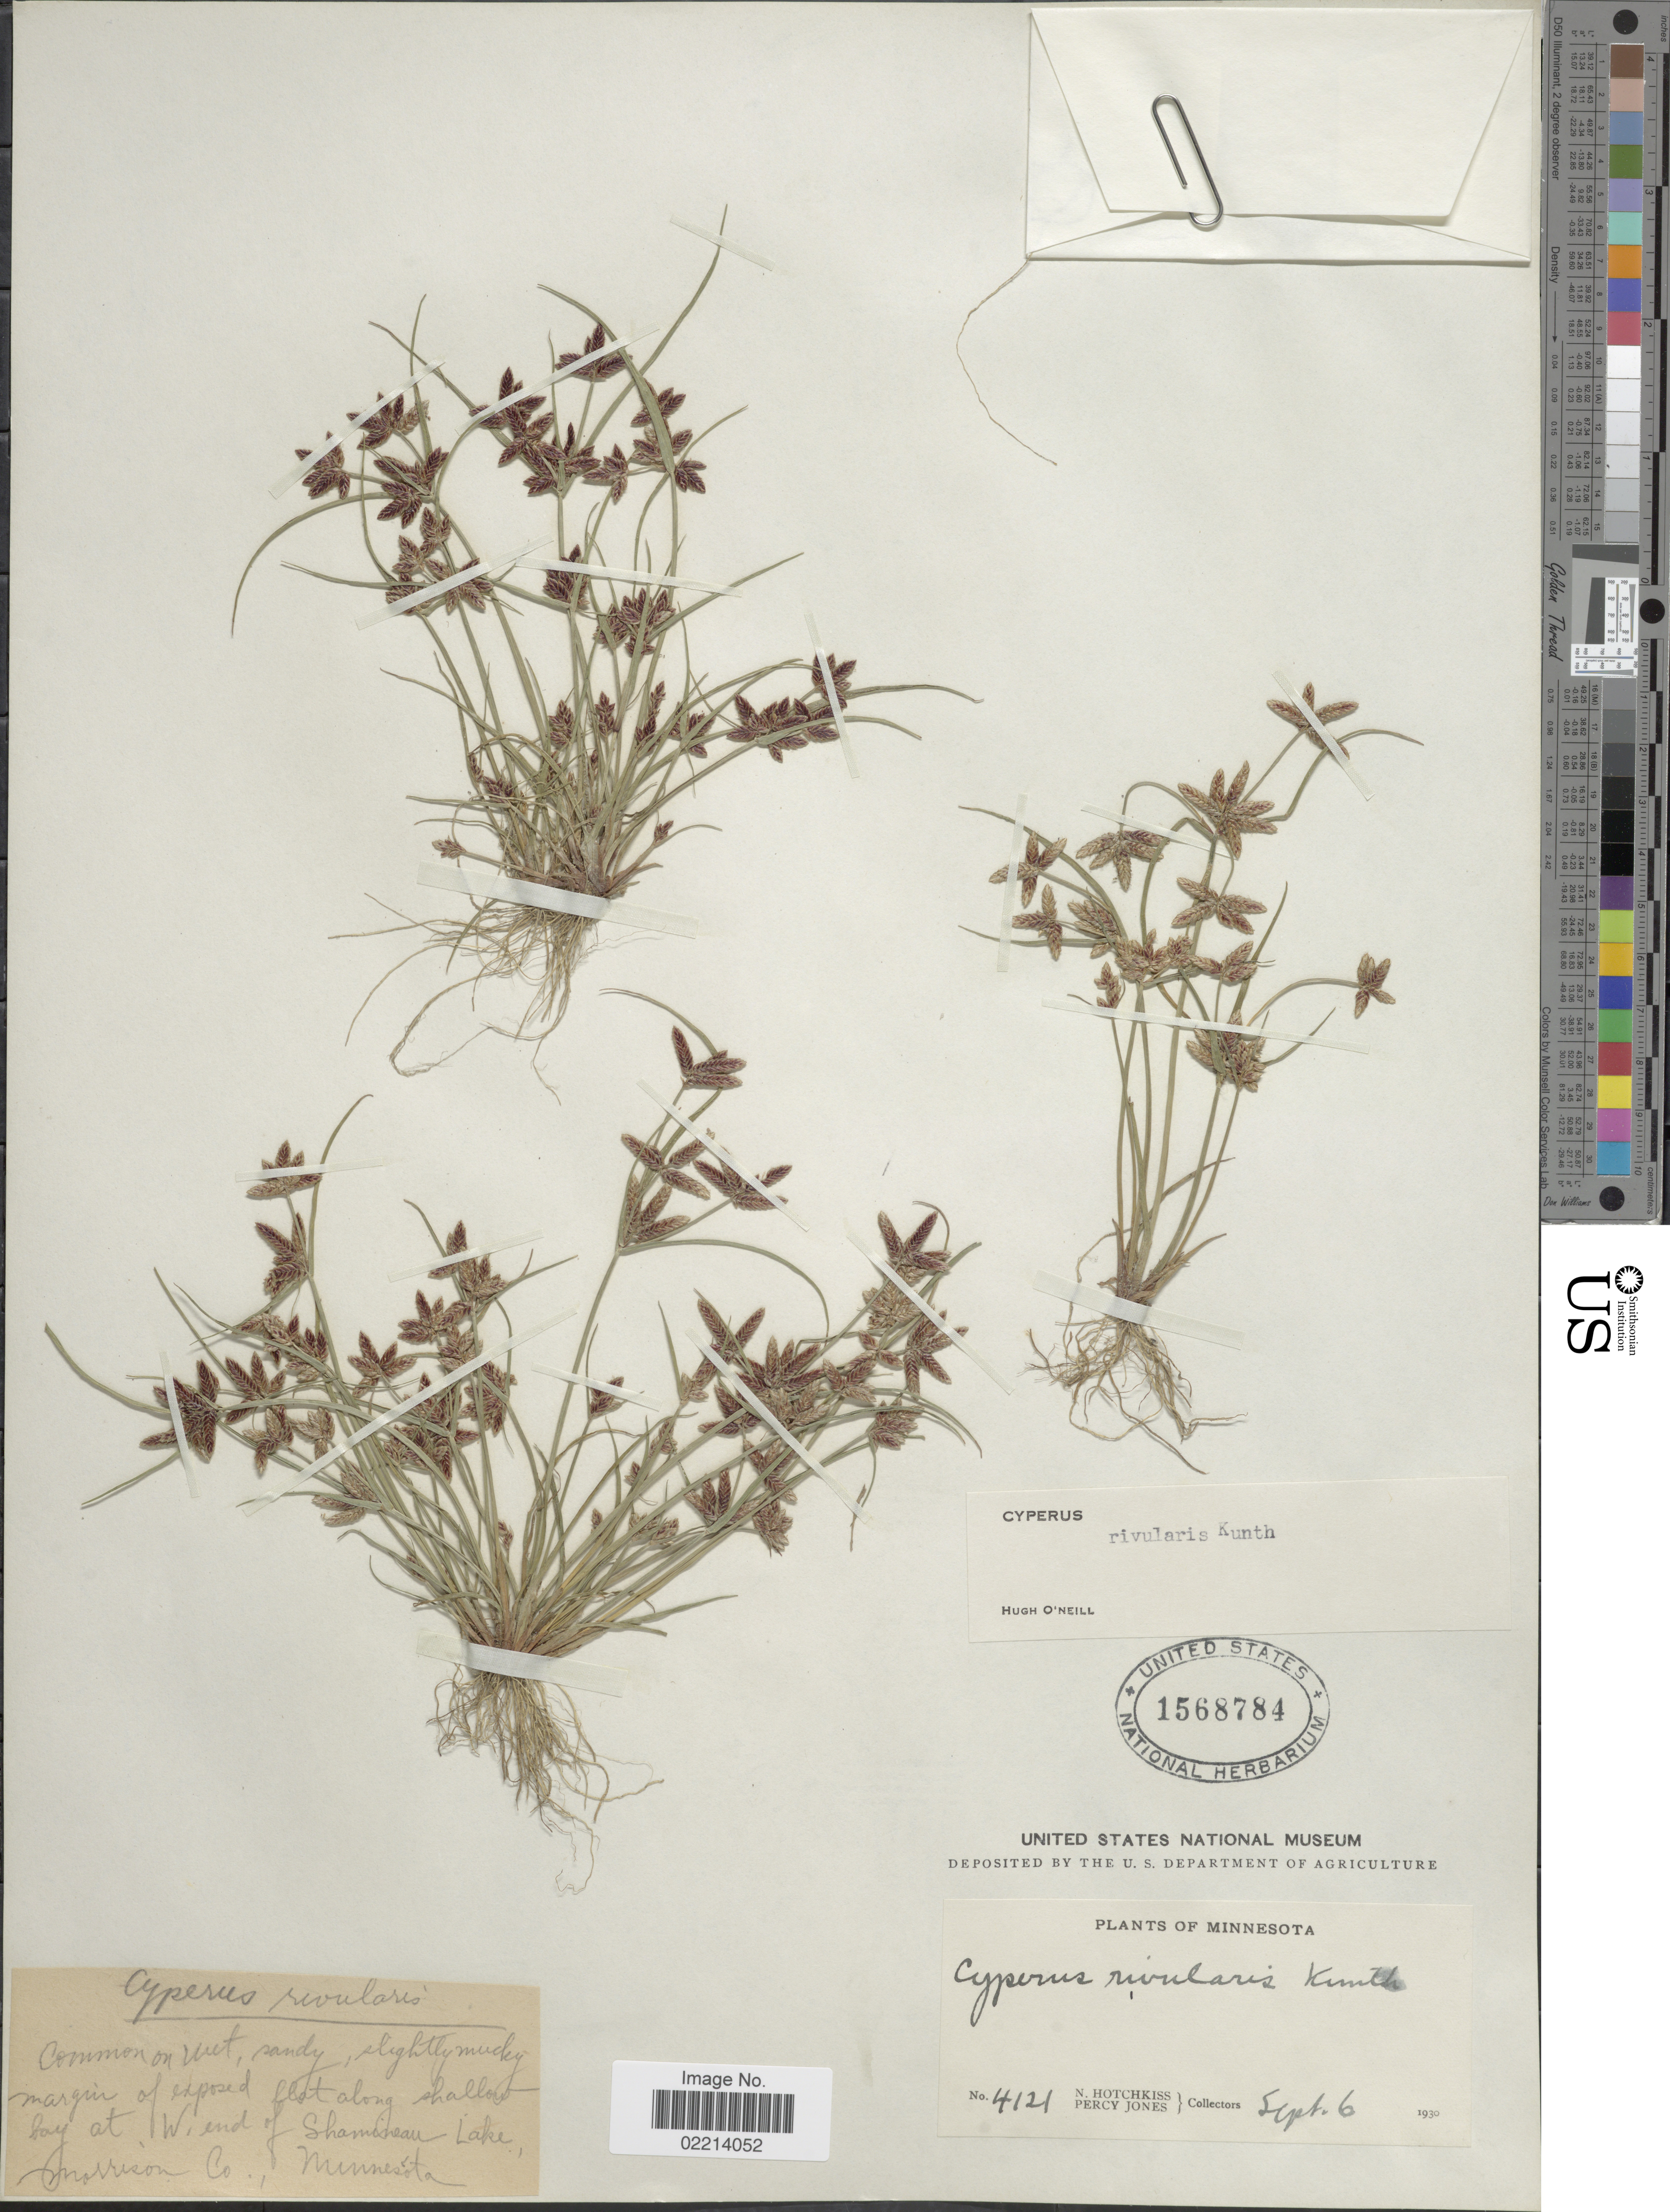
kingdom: Plantae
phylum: Tracheophyta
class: Liliopsida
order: Poales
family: Cyperaceae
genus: Cyperus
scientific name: Cyperus bipartitus Torr.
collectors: N. Hotchkiss & P. Jones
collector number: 4121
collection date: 1930-09-06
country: United States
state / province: Minnesota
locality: Common on wet, sandy, slightly mucky margin of exposed flat along shallow bay at W. end of Shamineau Lake, Morrison Co.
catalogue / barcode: US 1568784